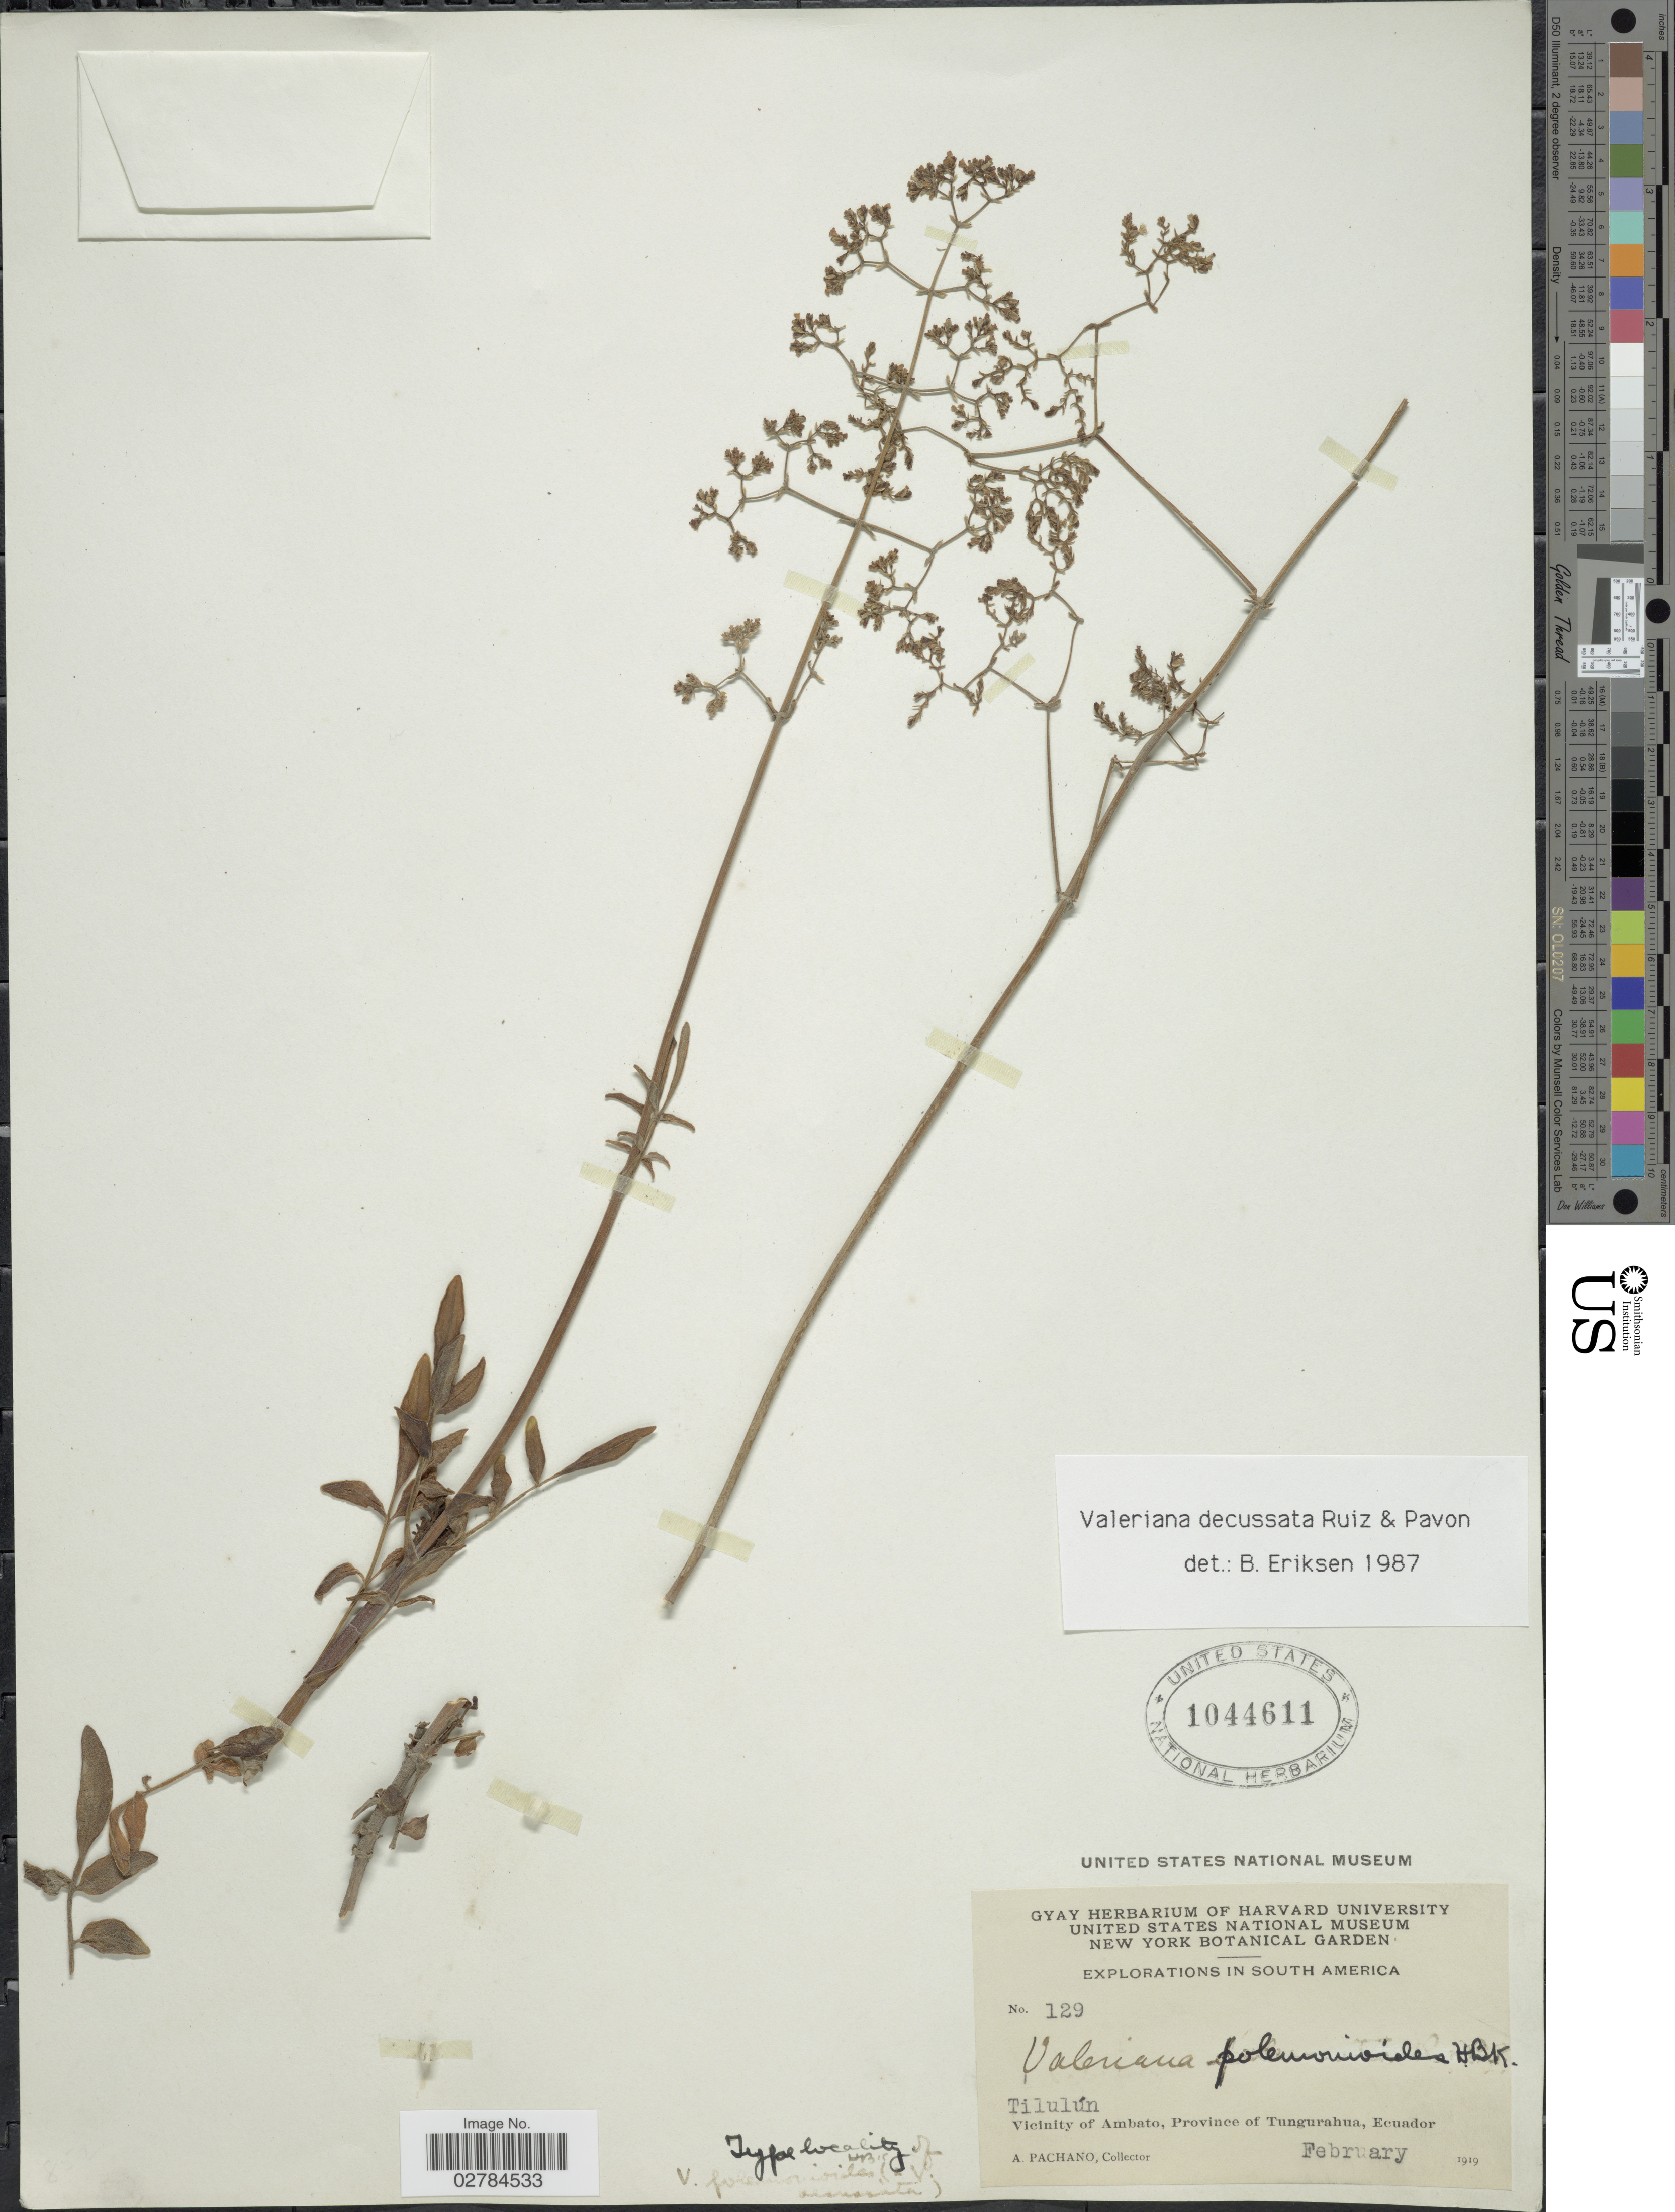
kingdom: Plantae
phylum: Tracheophyta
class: Magnoliopsida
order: Dipsacales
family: Caprifoliaceae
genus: Valeriana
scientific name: Valeriana decussata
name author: Ruiz & Pav.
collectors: A. Pachano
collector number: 129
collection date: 1919-02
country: Ecuador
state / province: Tungurahua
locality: Tilulún. Vicinity of Ambato.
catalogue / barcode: US 1044611